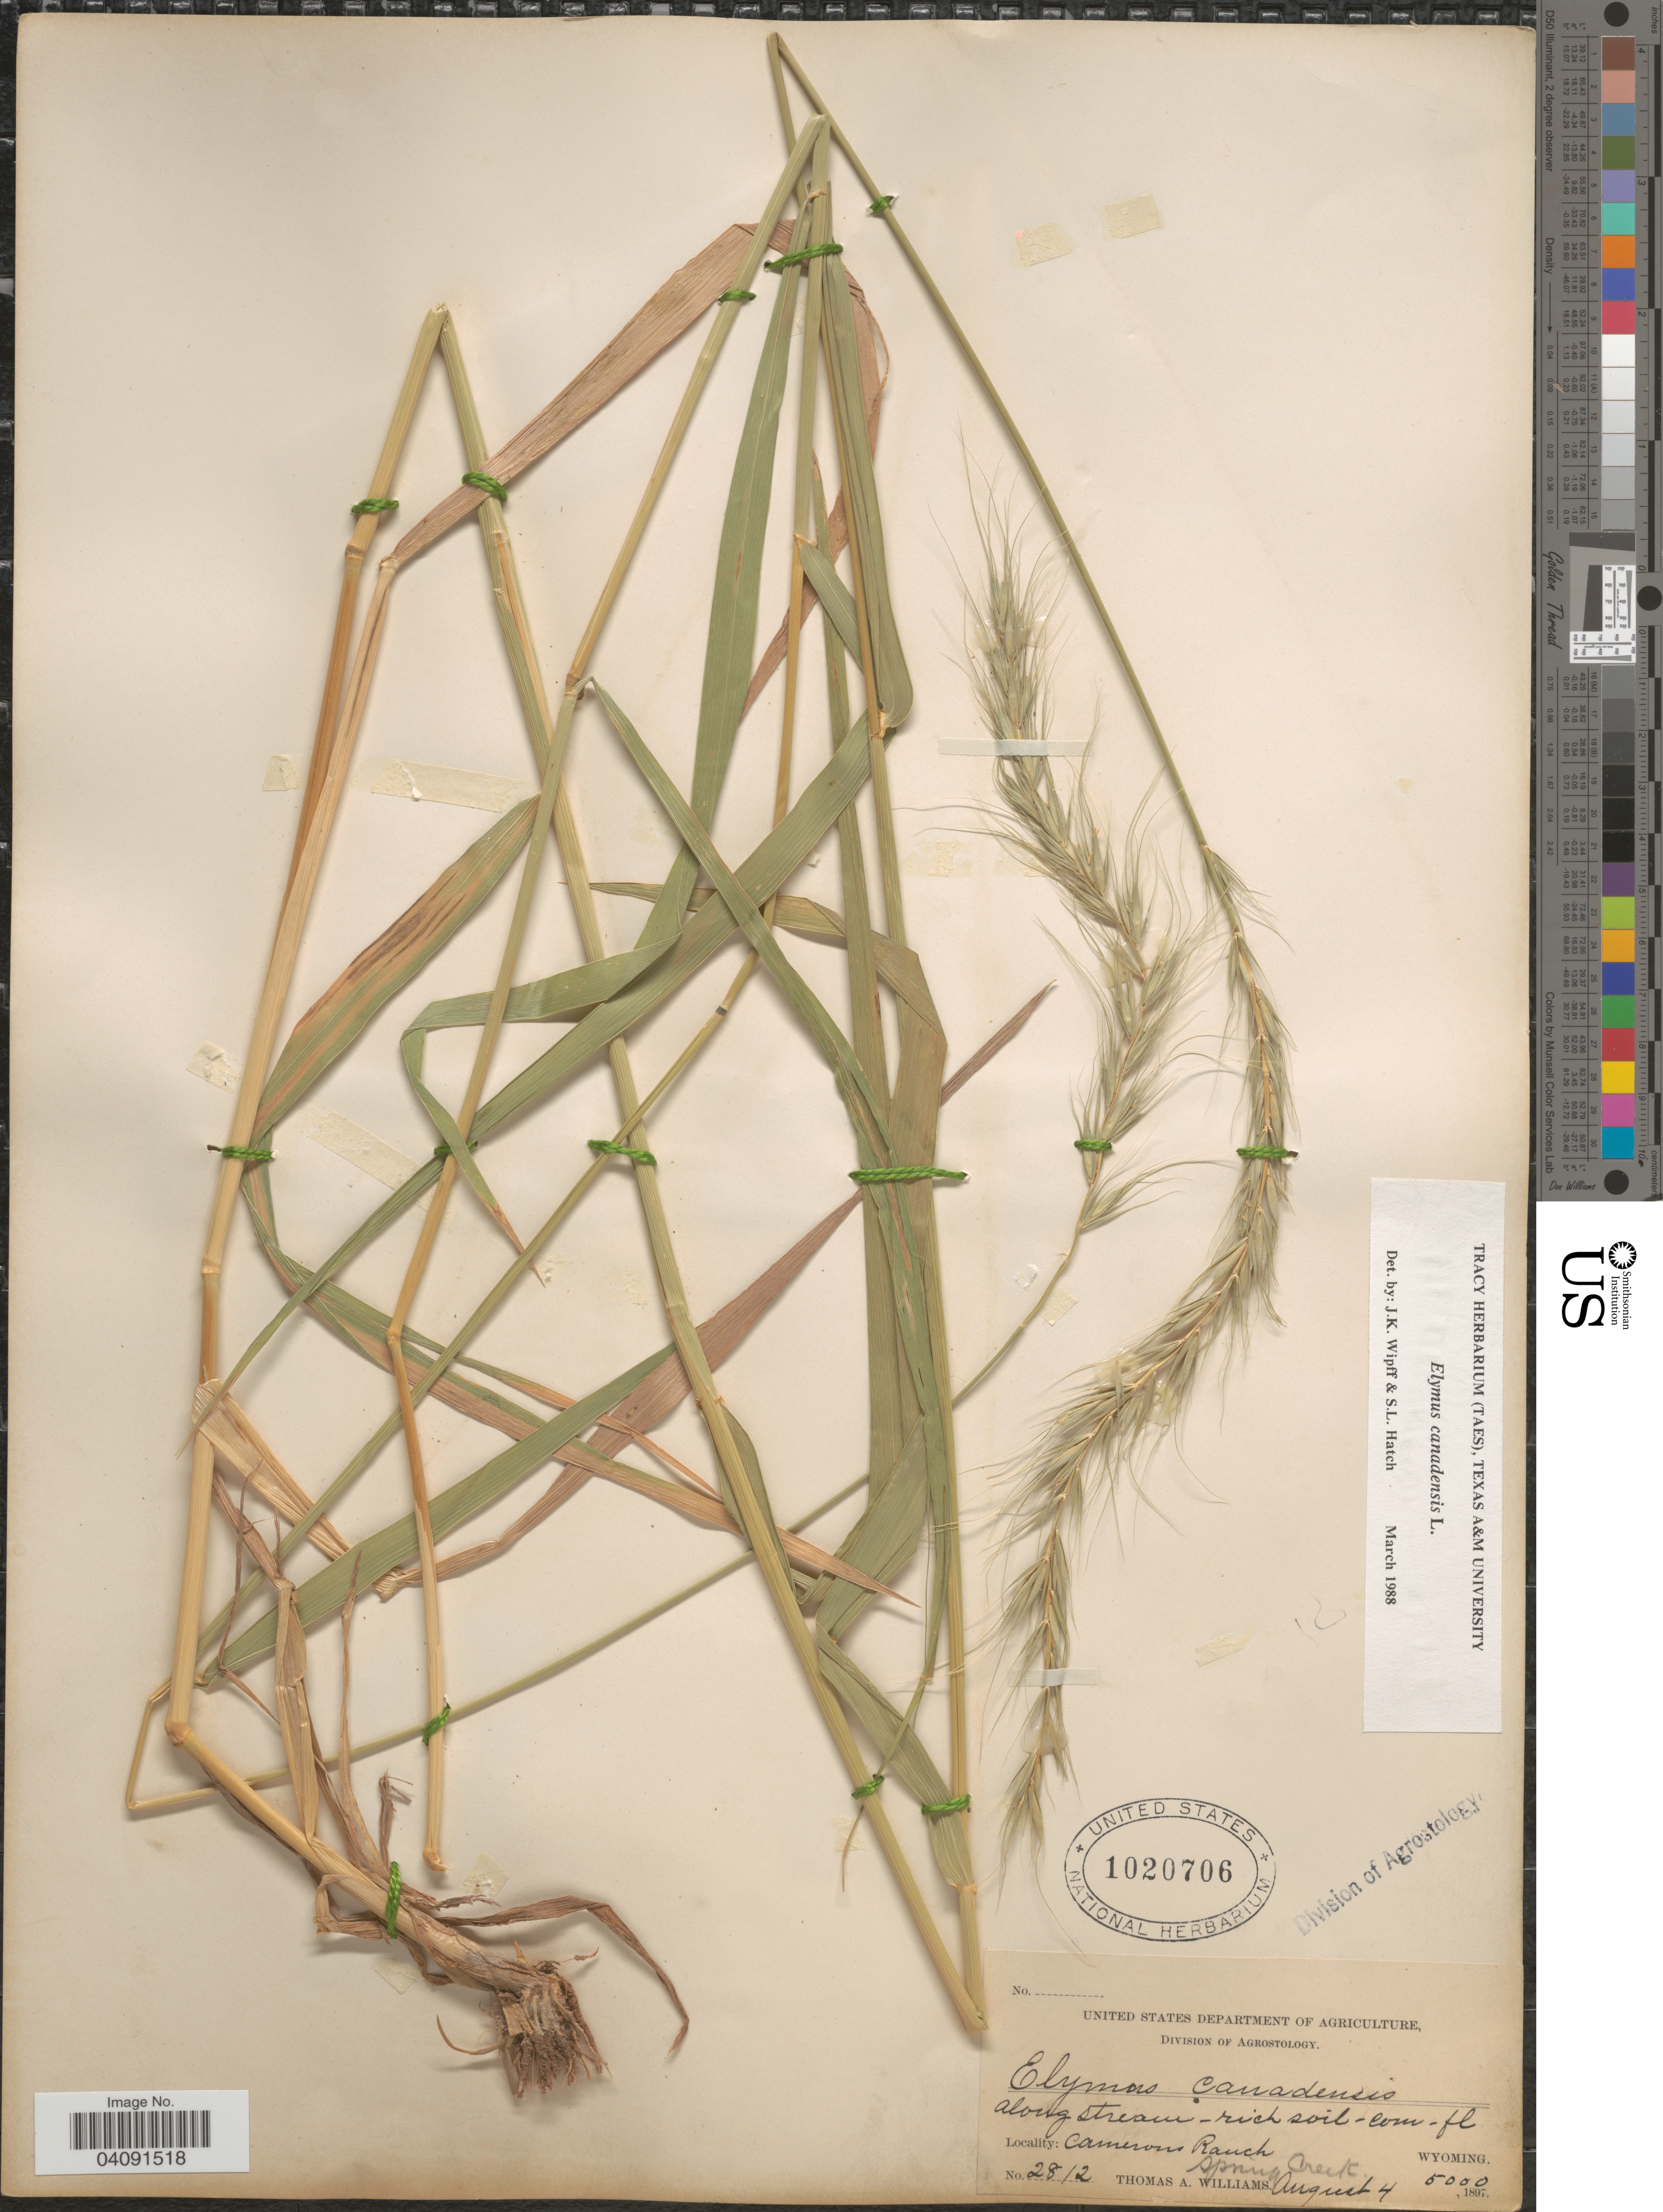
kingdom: Plantae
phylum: Tracheophyta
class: Liliopsida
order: Poales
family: Poaceae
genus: Elymus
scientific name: Elymus canadensis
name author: L.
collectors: T. A. Williams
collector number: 2812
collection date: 1897-08-04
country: United States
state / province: Wyoming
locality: Along stream-rich soil-com-fl. Camerons Ranch. Spring Creek.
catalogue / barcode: US 1020706